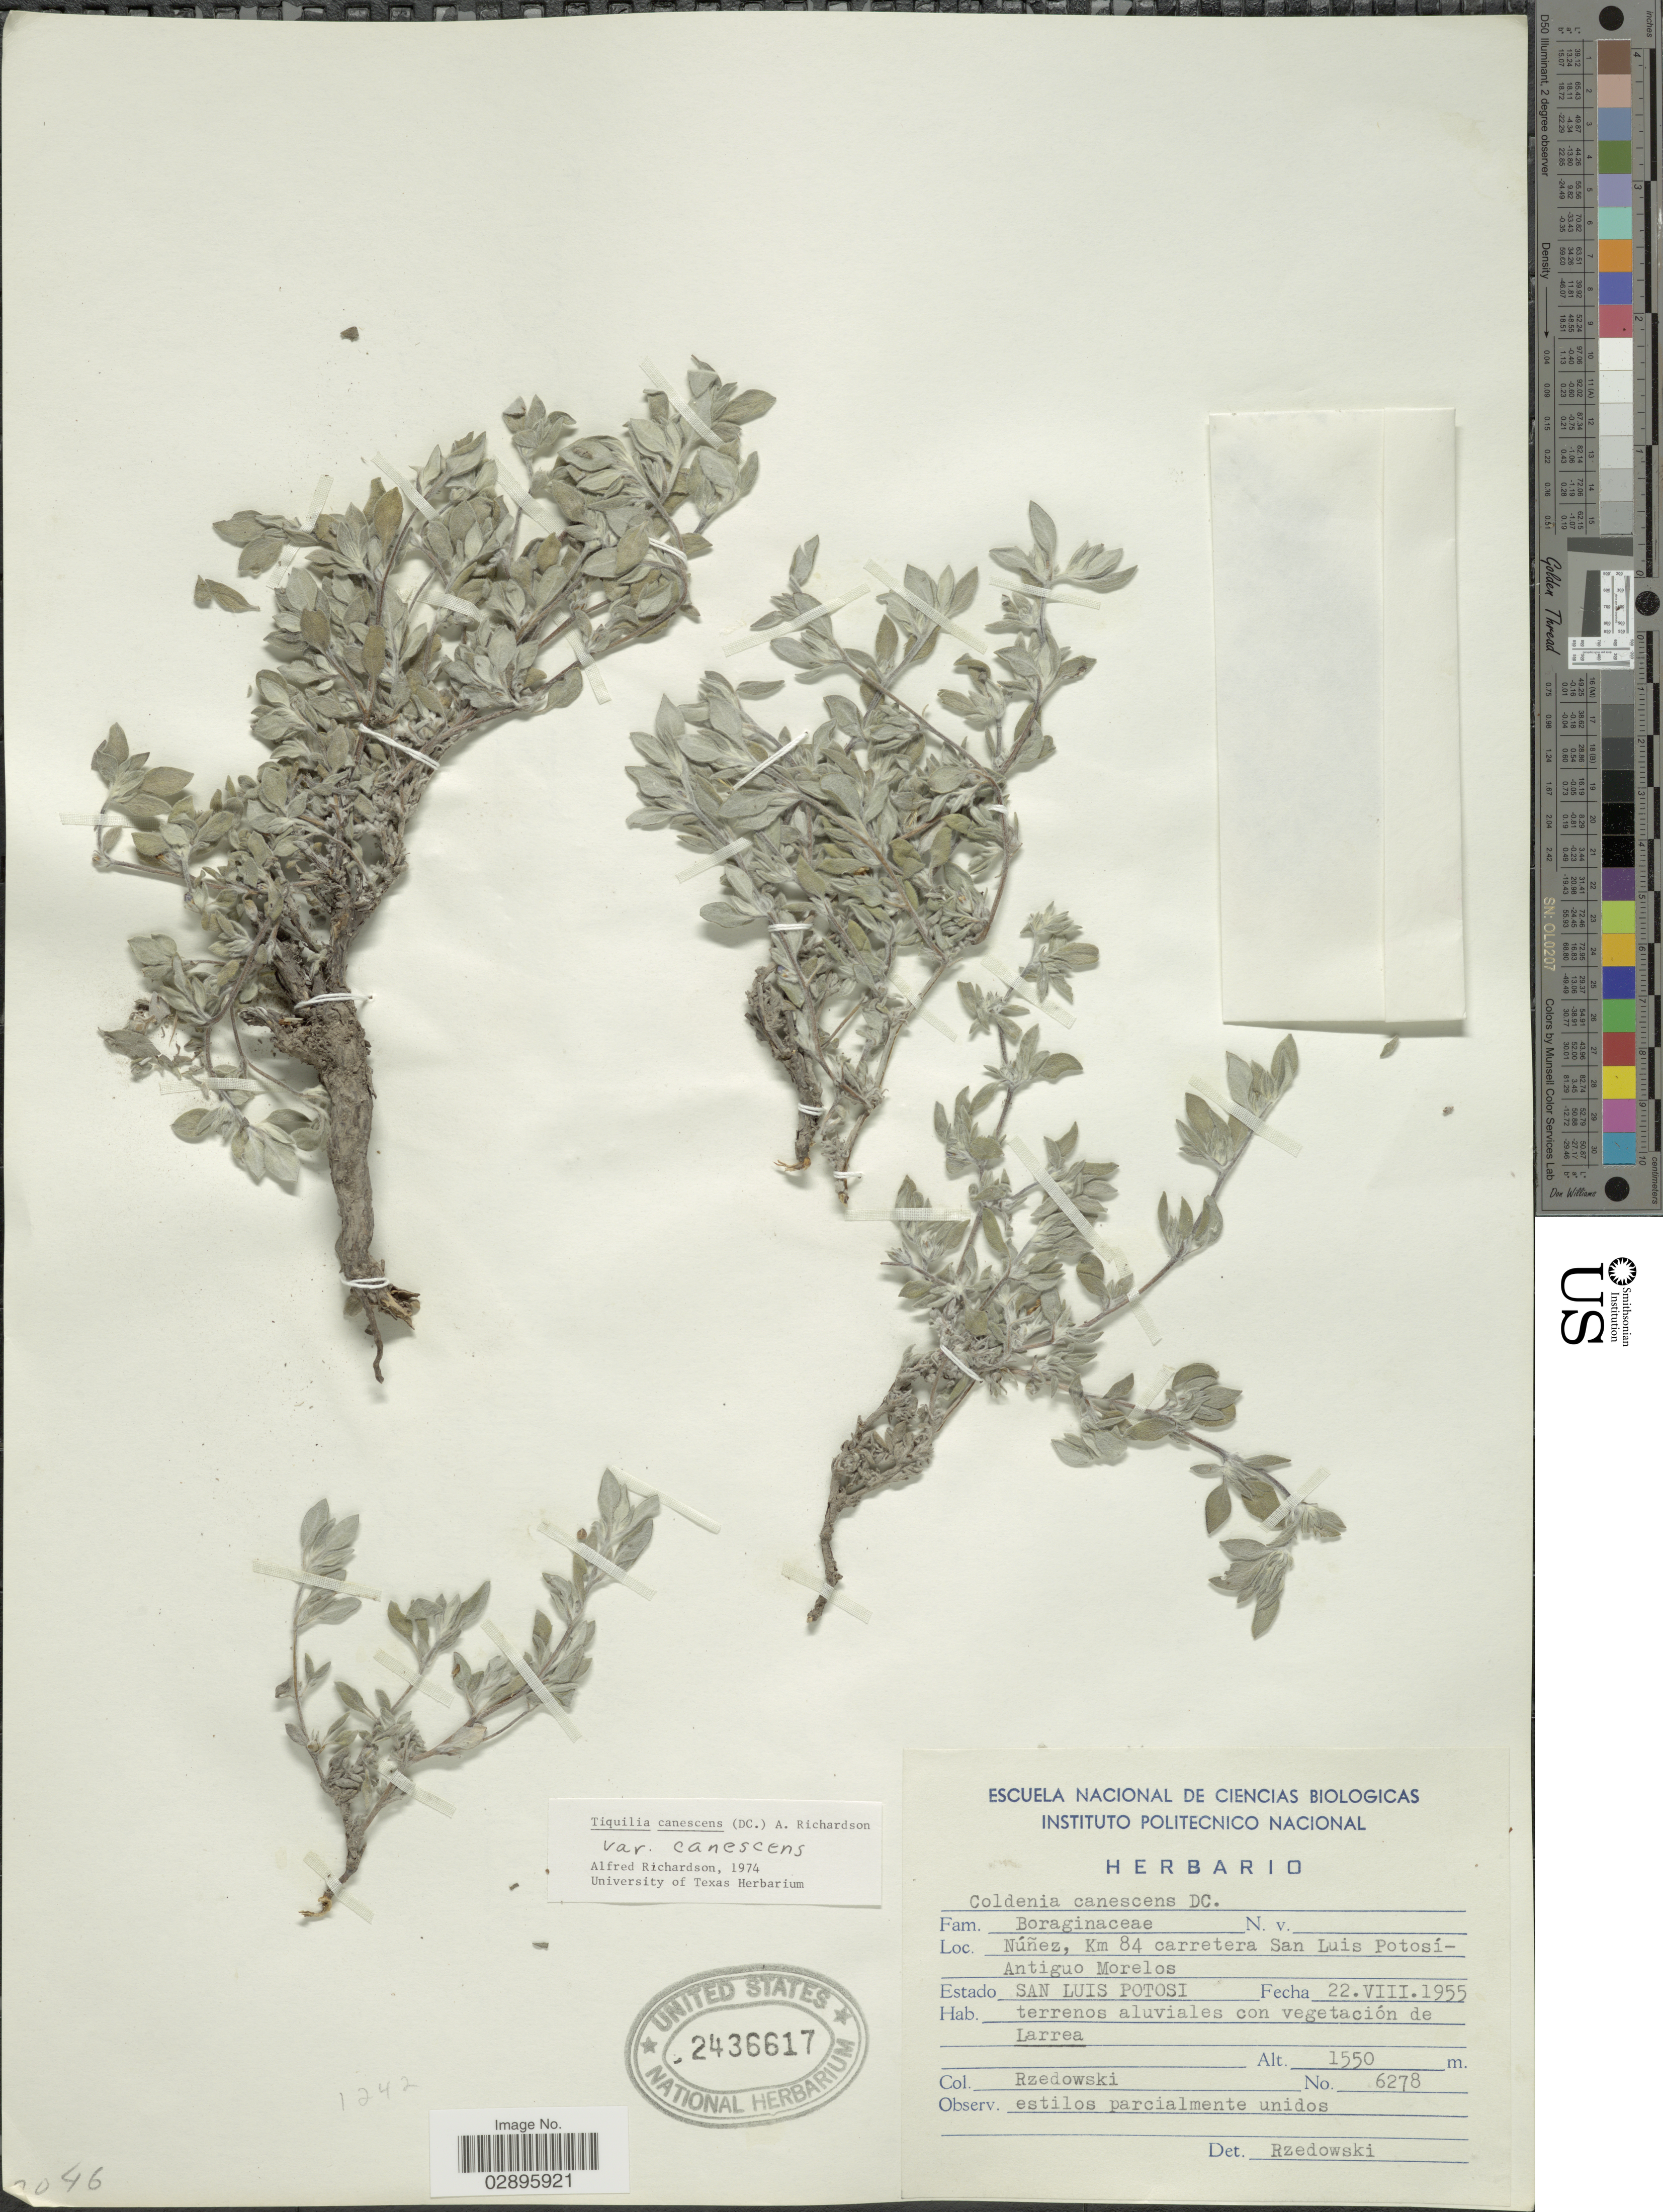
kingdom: Plantae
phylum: Tracheophyta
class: Magnoliopsida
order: Boraginales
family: Ehretiaceae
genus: Tiquilia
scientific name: Tiquilia canescens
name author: (DC.) A.T. Richardson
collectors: Rzedowski, --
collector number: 6278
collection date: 1955-08-22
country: Mexico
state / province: San Luis Potosí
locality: Núñez, Km 84 carretera San Luis Potosí - Antiguo Morelos.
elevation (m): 1550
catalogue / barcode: US 2436617